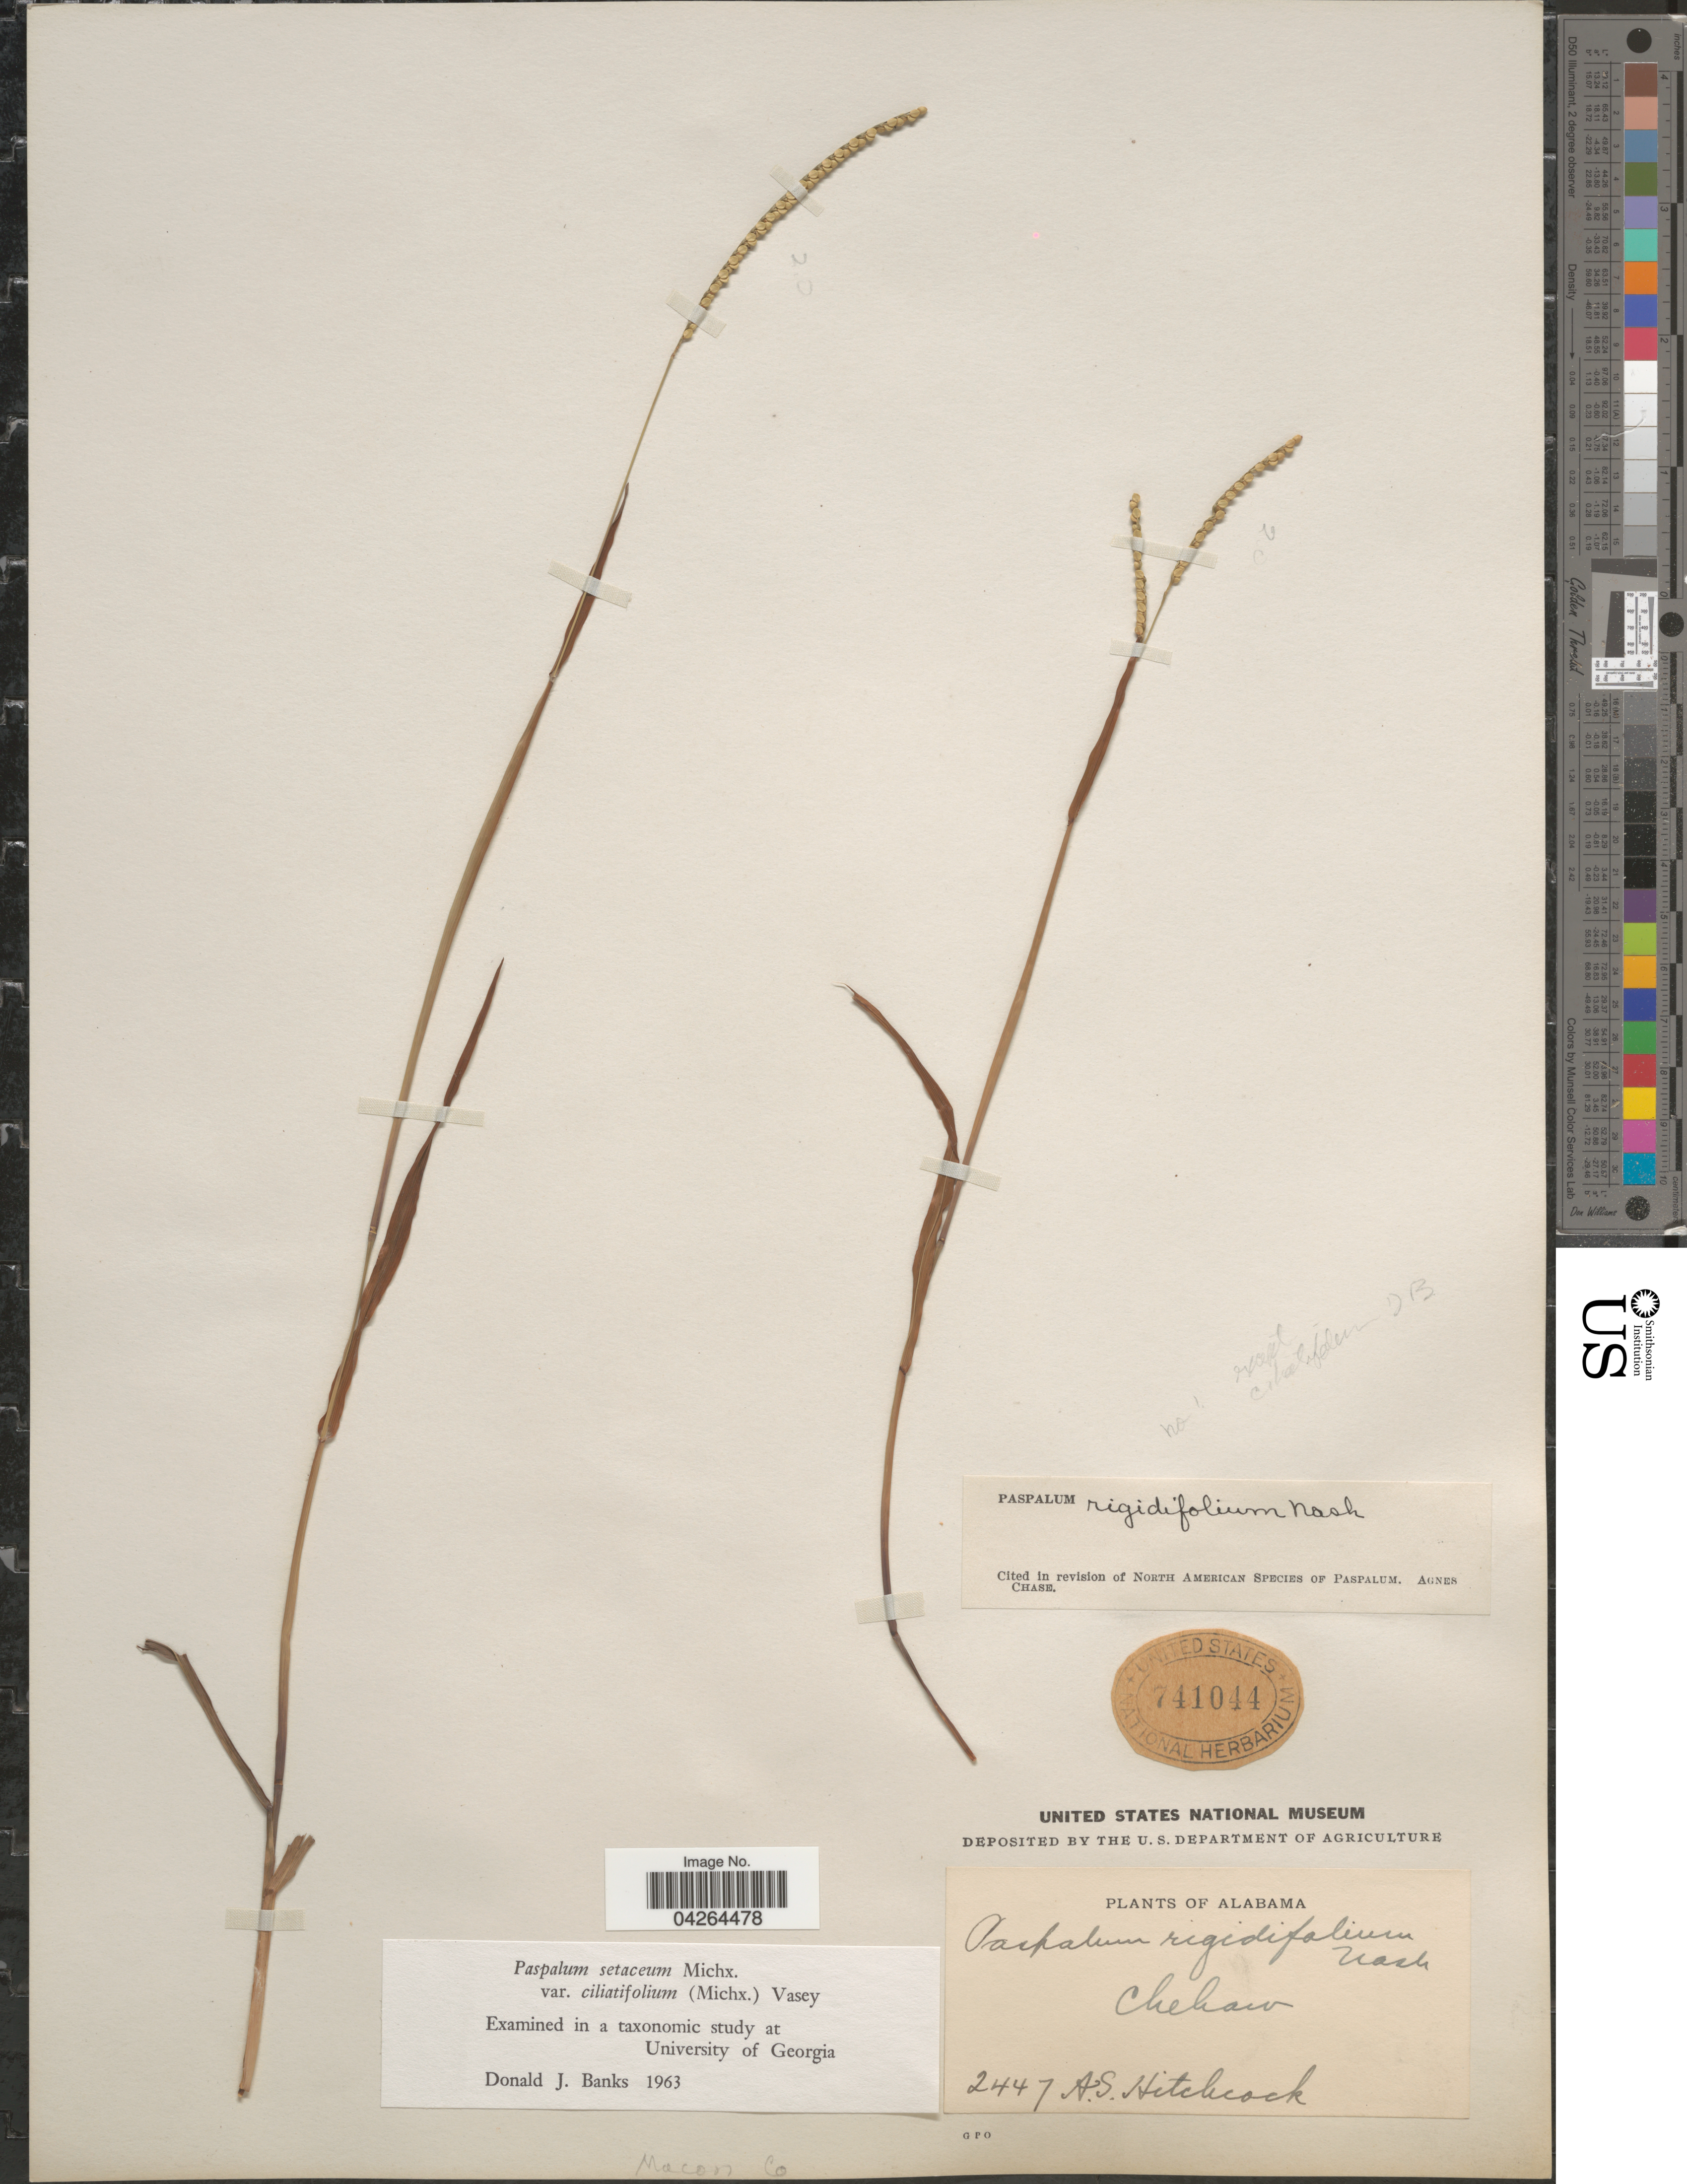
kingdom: Plantae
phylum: Tracheophyta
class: Liliopsida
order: Poales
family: Poaceae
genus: Paspalum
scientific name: Paspalum setaceum var. rigidifolium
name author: (Nash) D.J. Banks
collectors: A. S. Hitchcock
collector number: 2447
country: United States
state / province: Alabama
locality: Chehaw. Macon Co.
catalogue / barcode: US 741044